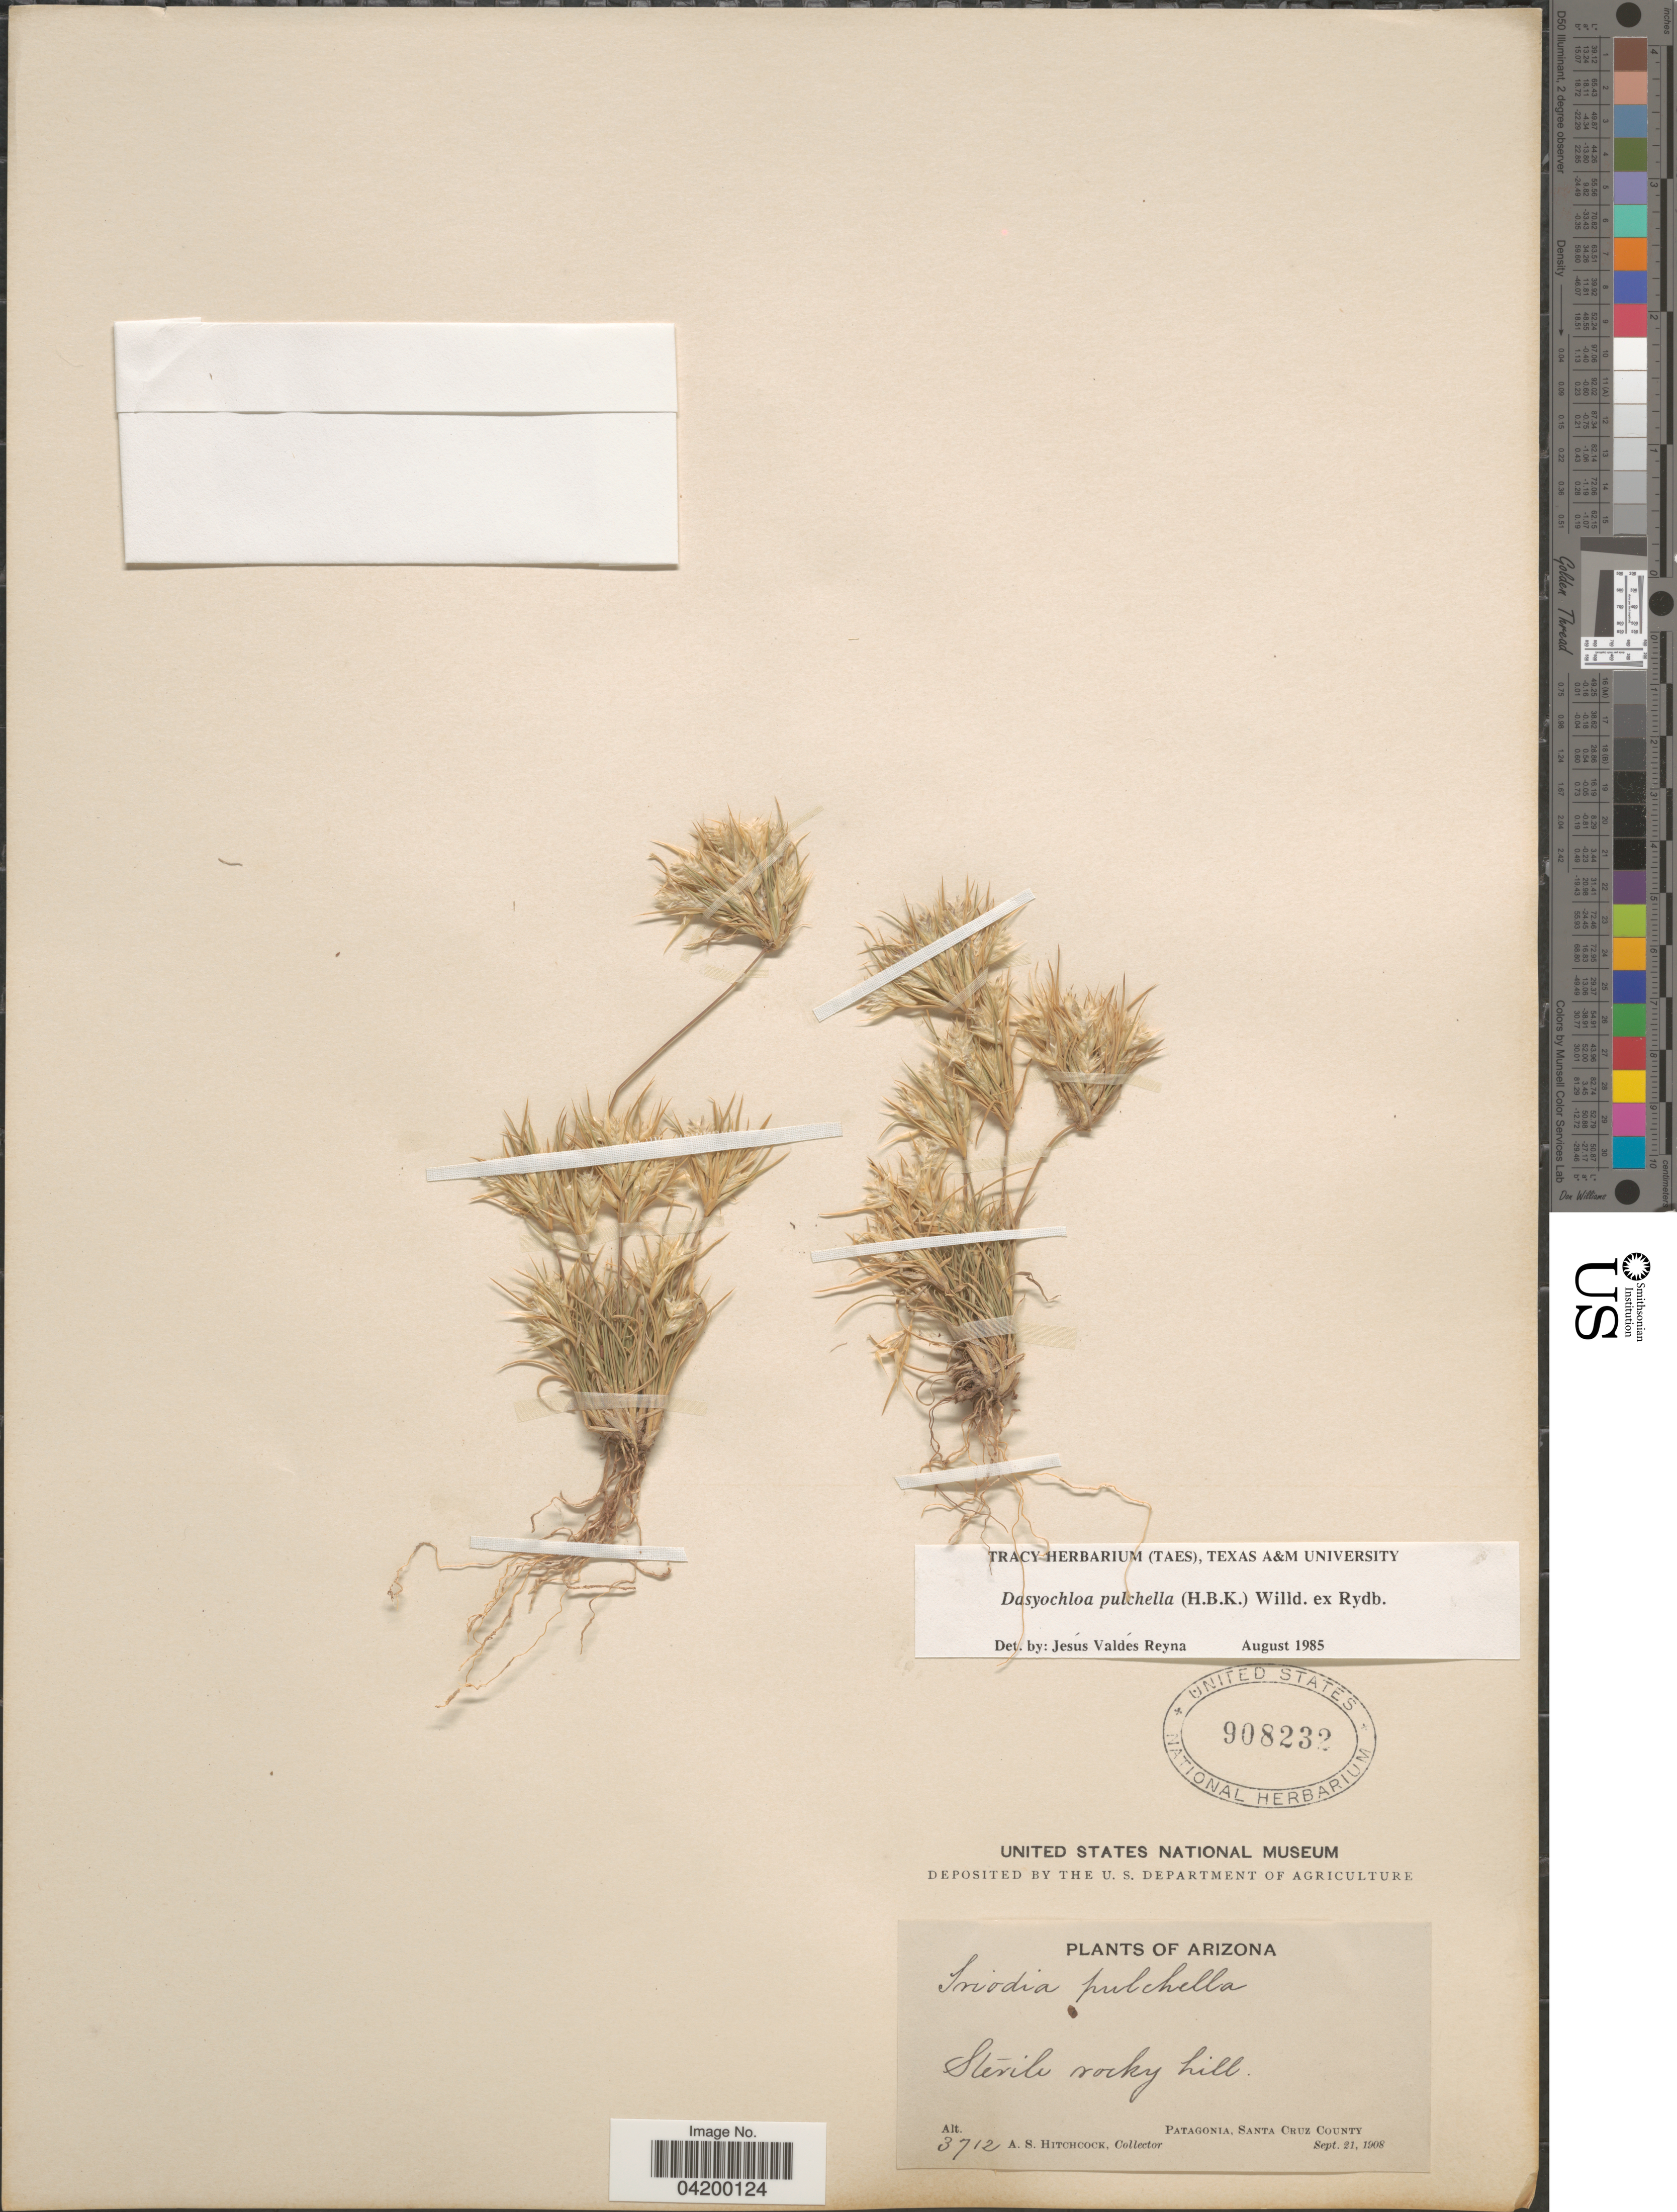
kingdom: Plantae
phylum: Tracheophyta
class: Liliopsida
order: Poales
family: Poaceae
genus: Dasyochloa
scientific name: Dasyochloa pulchella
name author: (Kunth) Willd. ex Rydb.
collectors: A. S. Hitchcock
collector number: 3712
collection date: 1908-09-21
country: United States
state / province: Arizona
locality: Patagonia, Santa Cruz County.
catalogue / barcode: US 908232